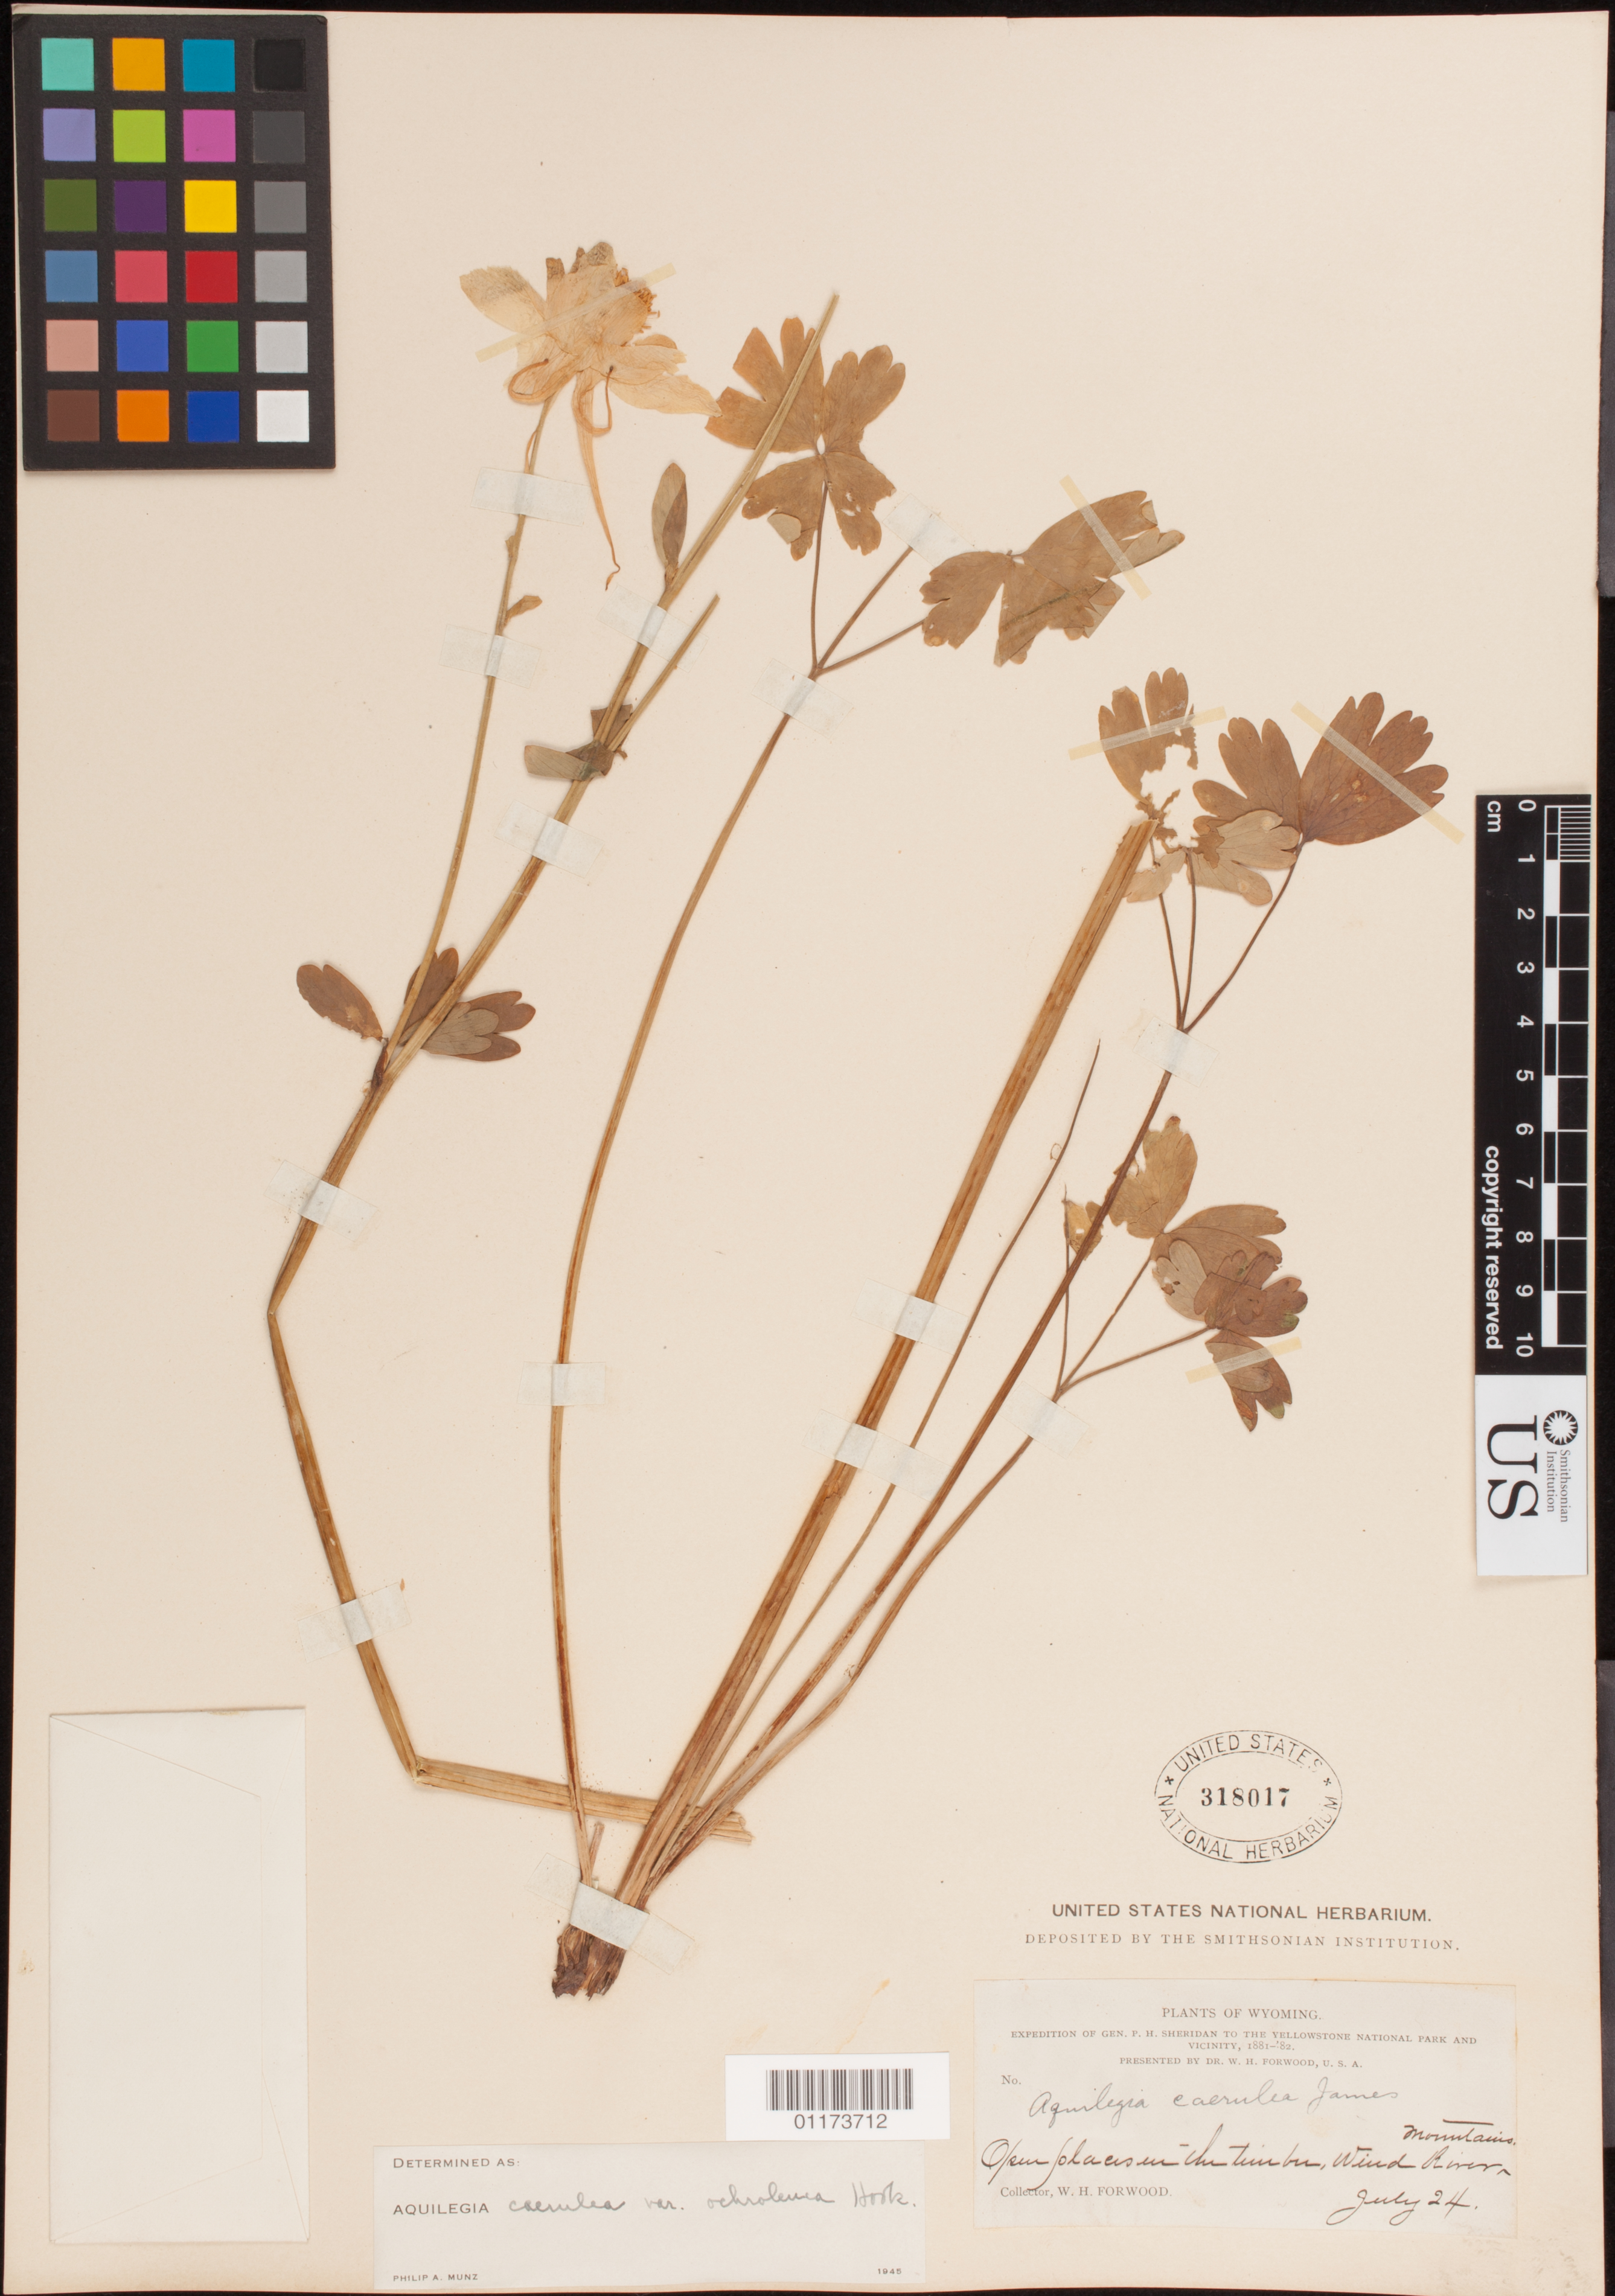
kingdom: Plantae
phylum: Tracheophyta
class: Magnoliopsida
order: Ranunculales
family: Ranunculaceae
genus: Aquilegia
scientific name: Aquilegia coerulea var. ochroleuca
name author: Hook.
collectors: W. Forwood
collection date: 1881-07-24 or 1882-07-24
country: United States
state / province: Wyoming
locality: Wind River Mountains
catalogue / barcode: US 318017